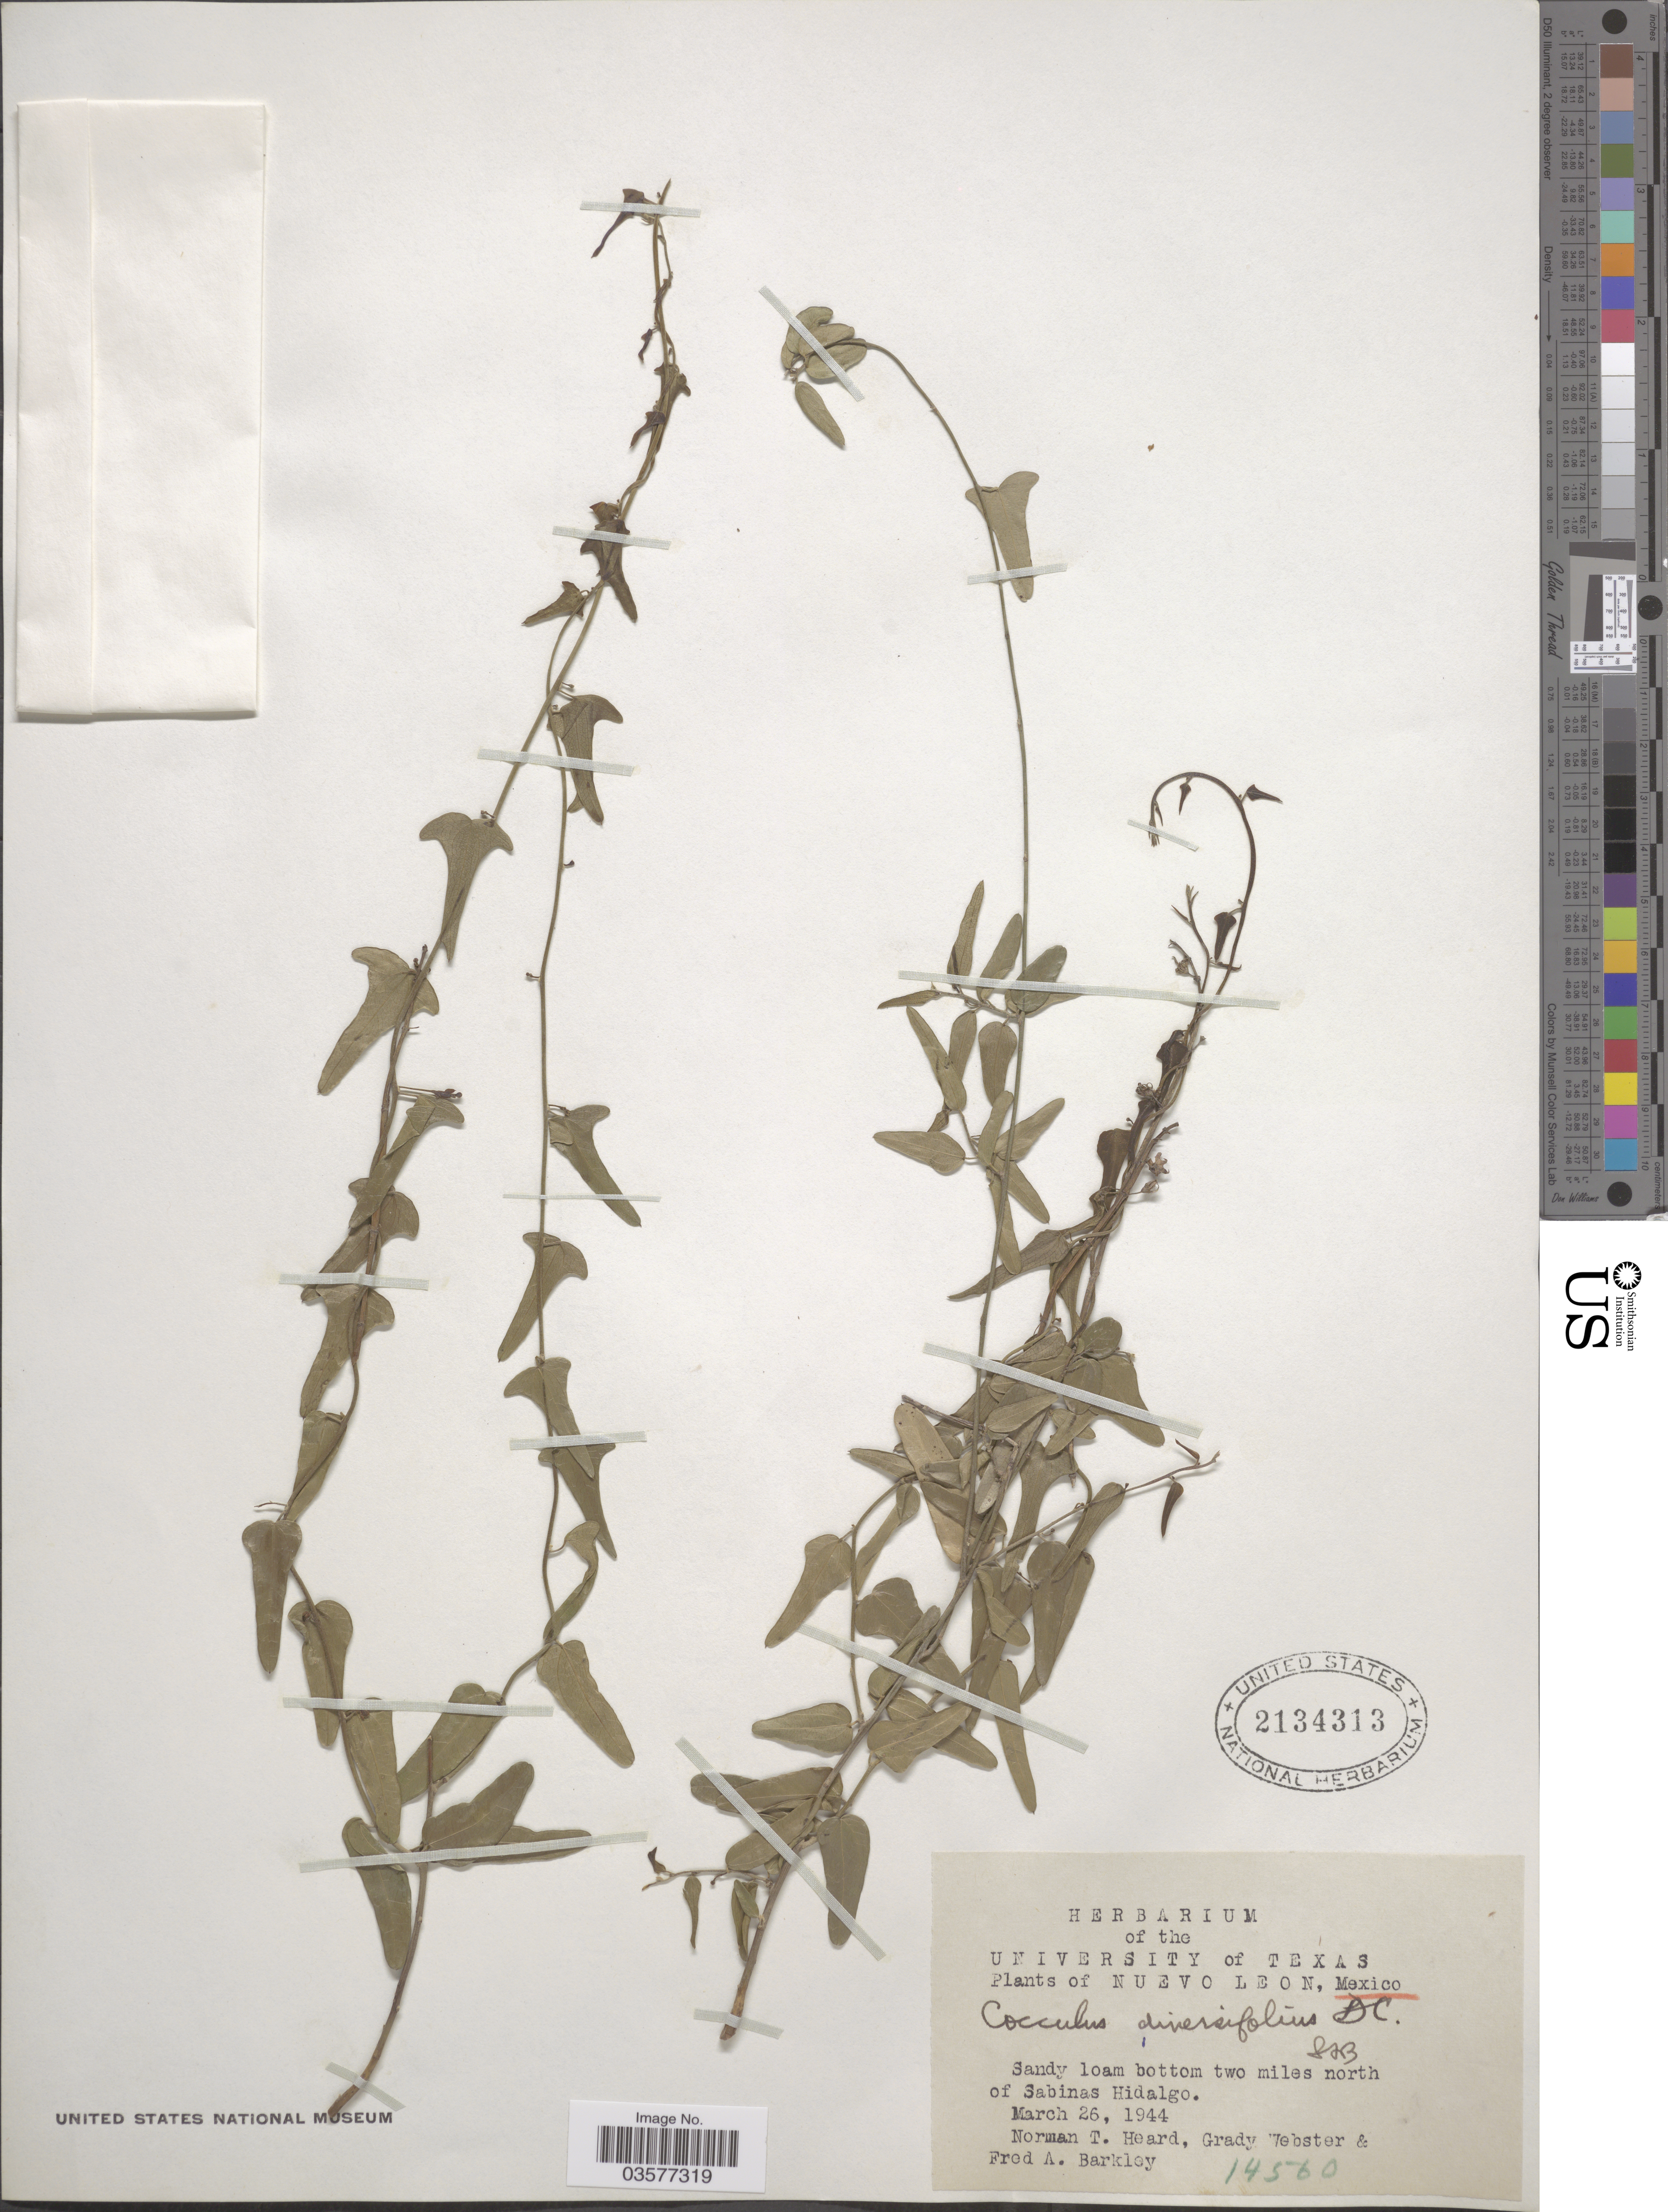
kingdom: Plantae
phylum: Tracheophyta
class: Magnoliopsida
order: Ranunculales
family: Menispermaceae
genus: Cocculus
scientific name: Cocculus diversifolius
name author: DC.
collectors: N. Heard, G. L. Webster & F. A. Barkley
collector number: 14560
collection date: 1944-03-26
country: Mexico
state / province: Nuevo León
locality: Sandy loam bottom two miles north of Sabinas Hidalgo.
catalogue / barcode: US 2134313